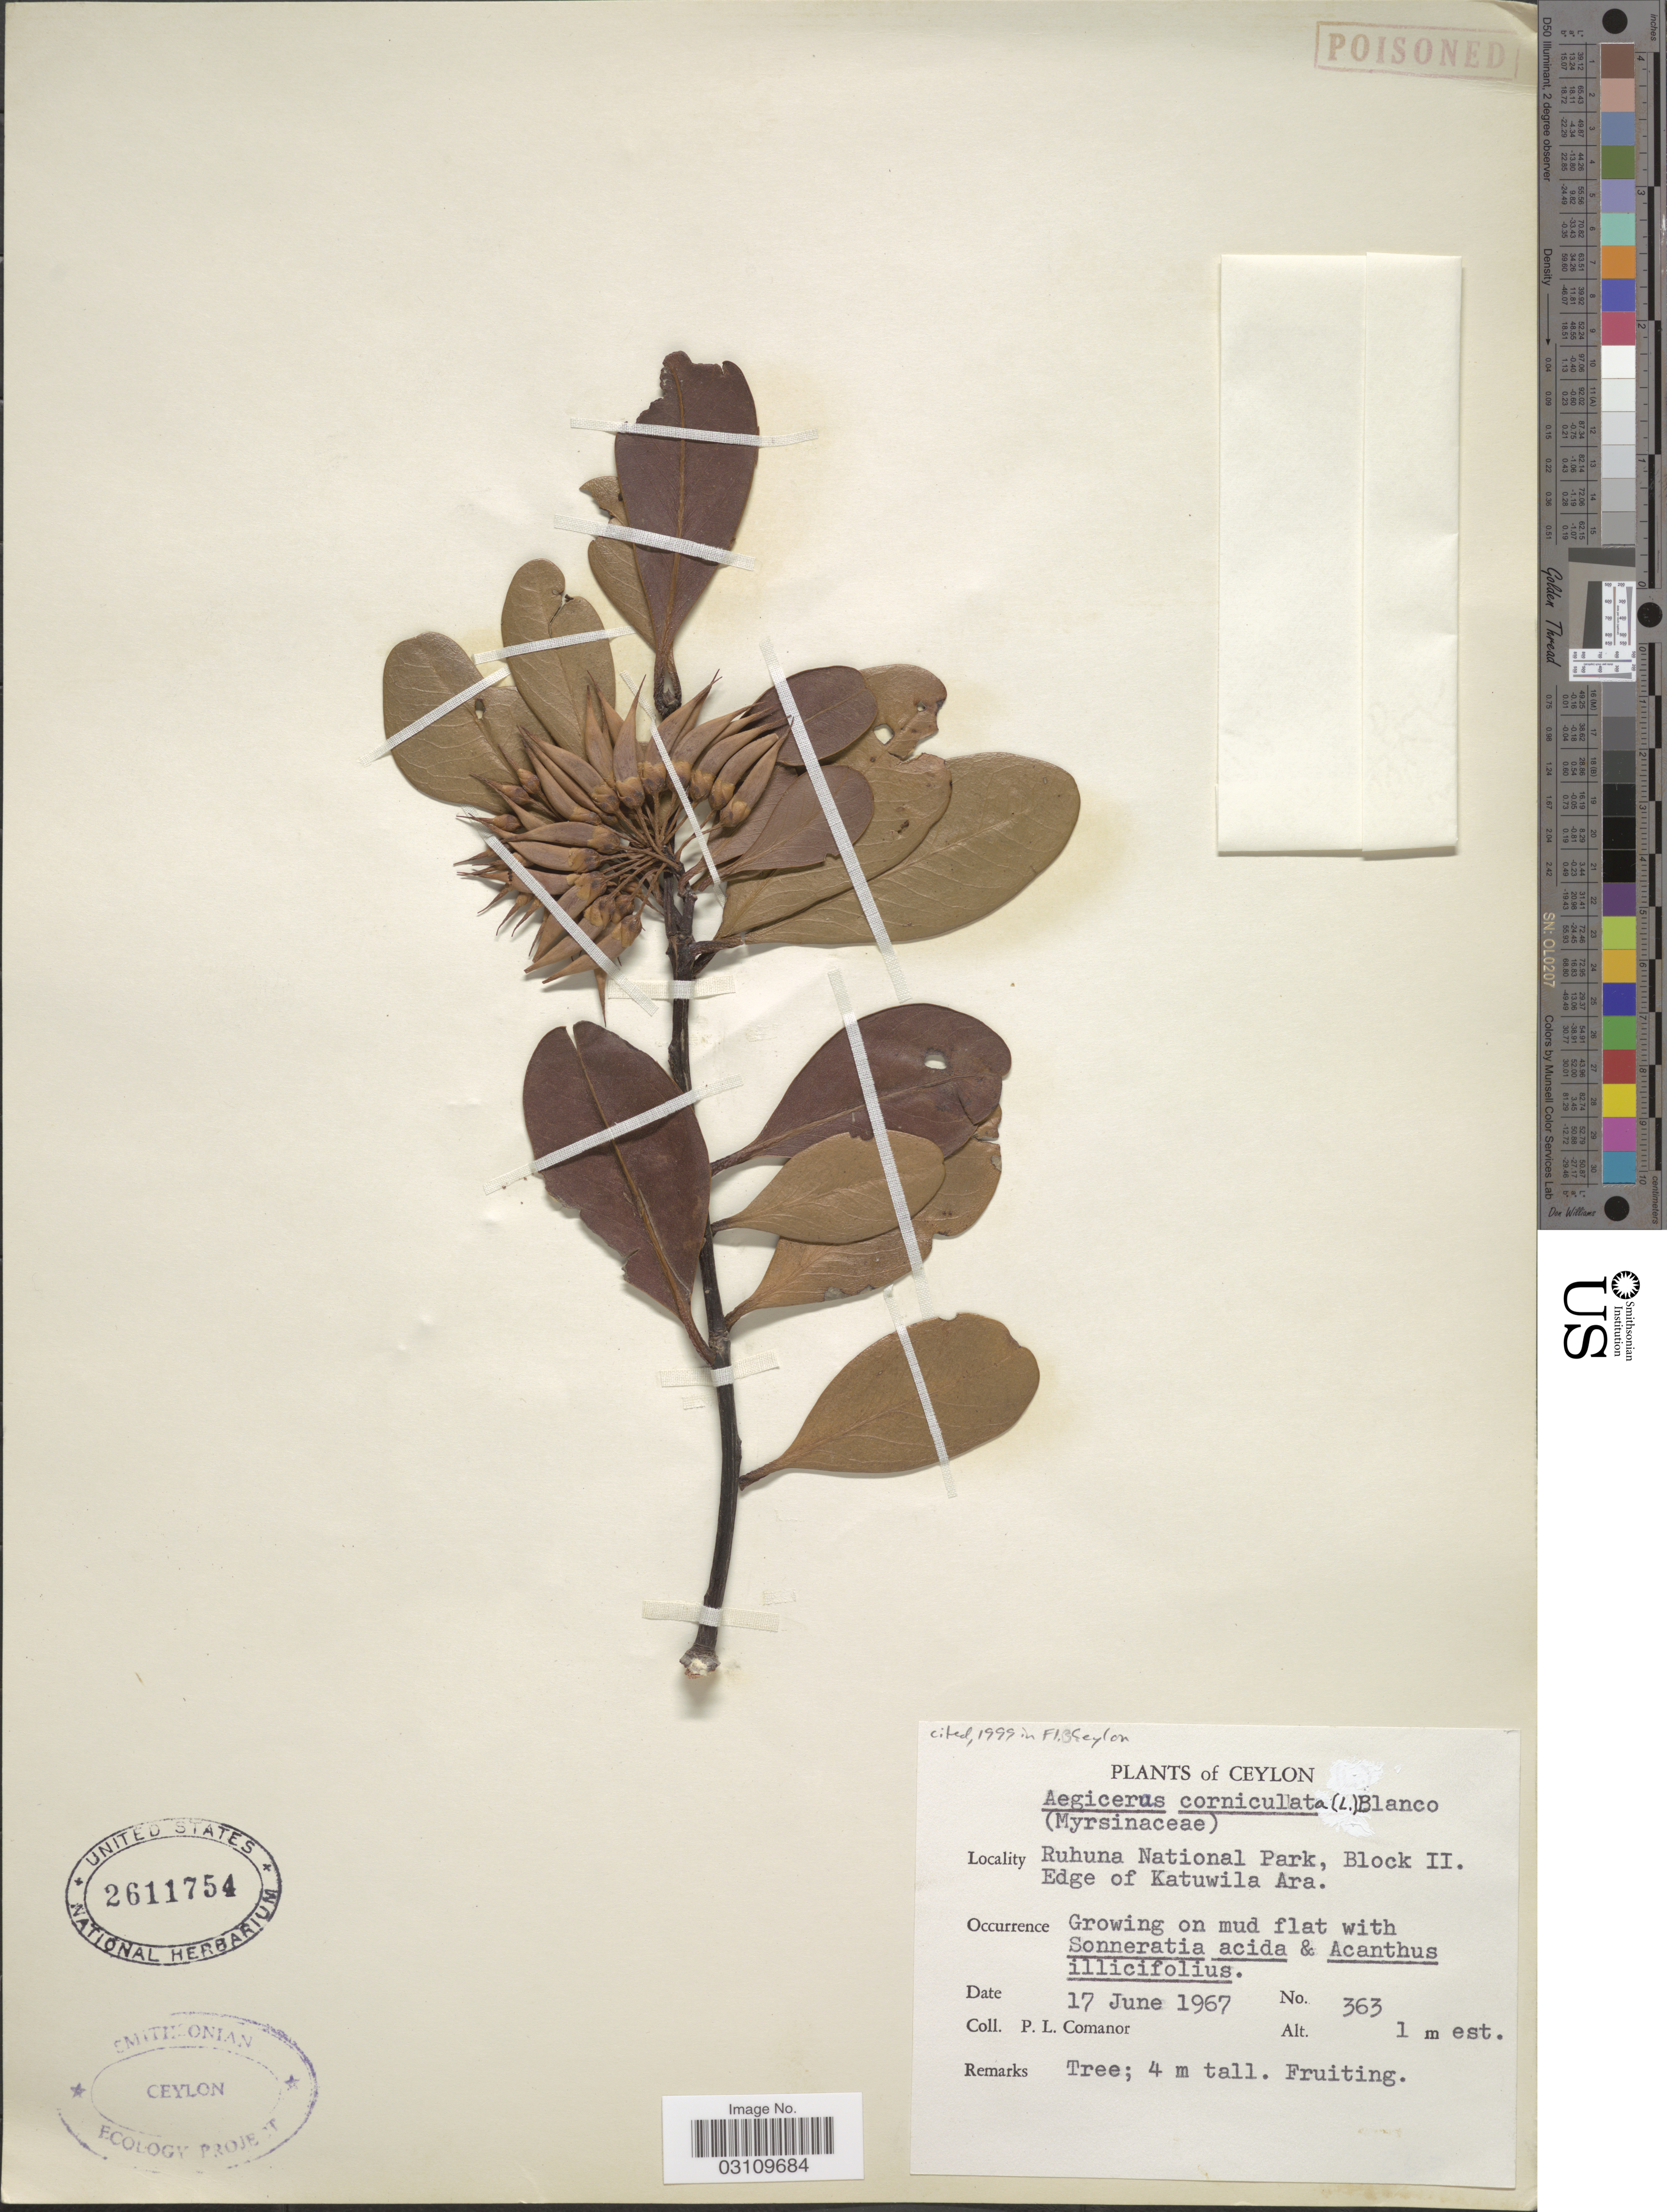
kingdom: Plantae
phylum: Tracheophyta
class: Magnoliopsida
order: Ericales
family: Primulaceae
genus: Aegiceras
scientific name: Aegiceras corniculatum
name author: (L.) Blanco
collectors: P. Comanor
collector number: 363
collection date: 1967-06-17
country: Sri Lanka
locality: Ceylon, Ruhuna National Park, Block II. Edge of Katuwila Ara.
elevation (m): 1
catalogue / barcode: US 2611754